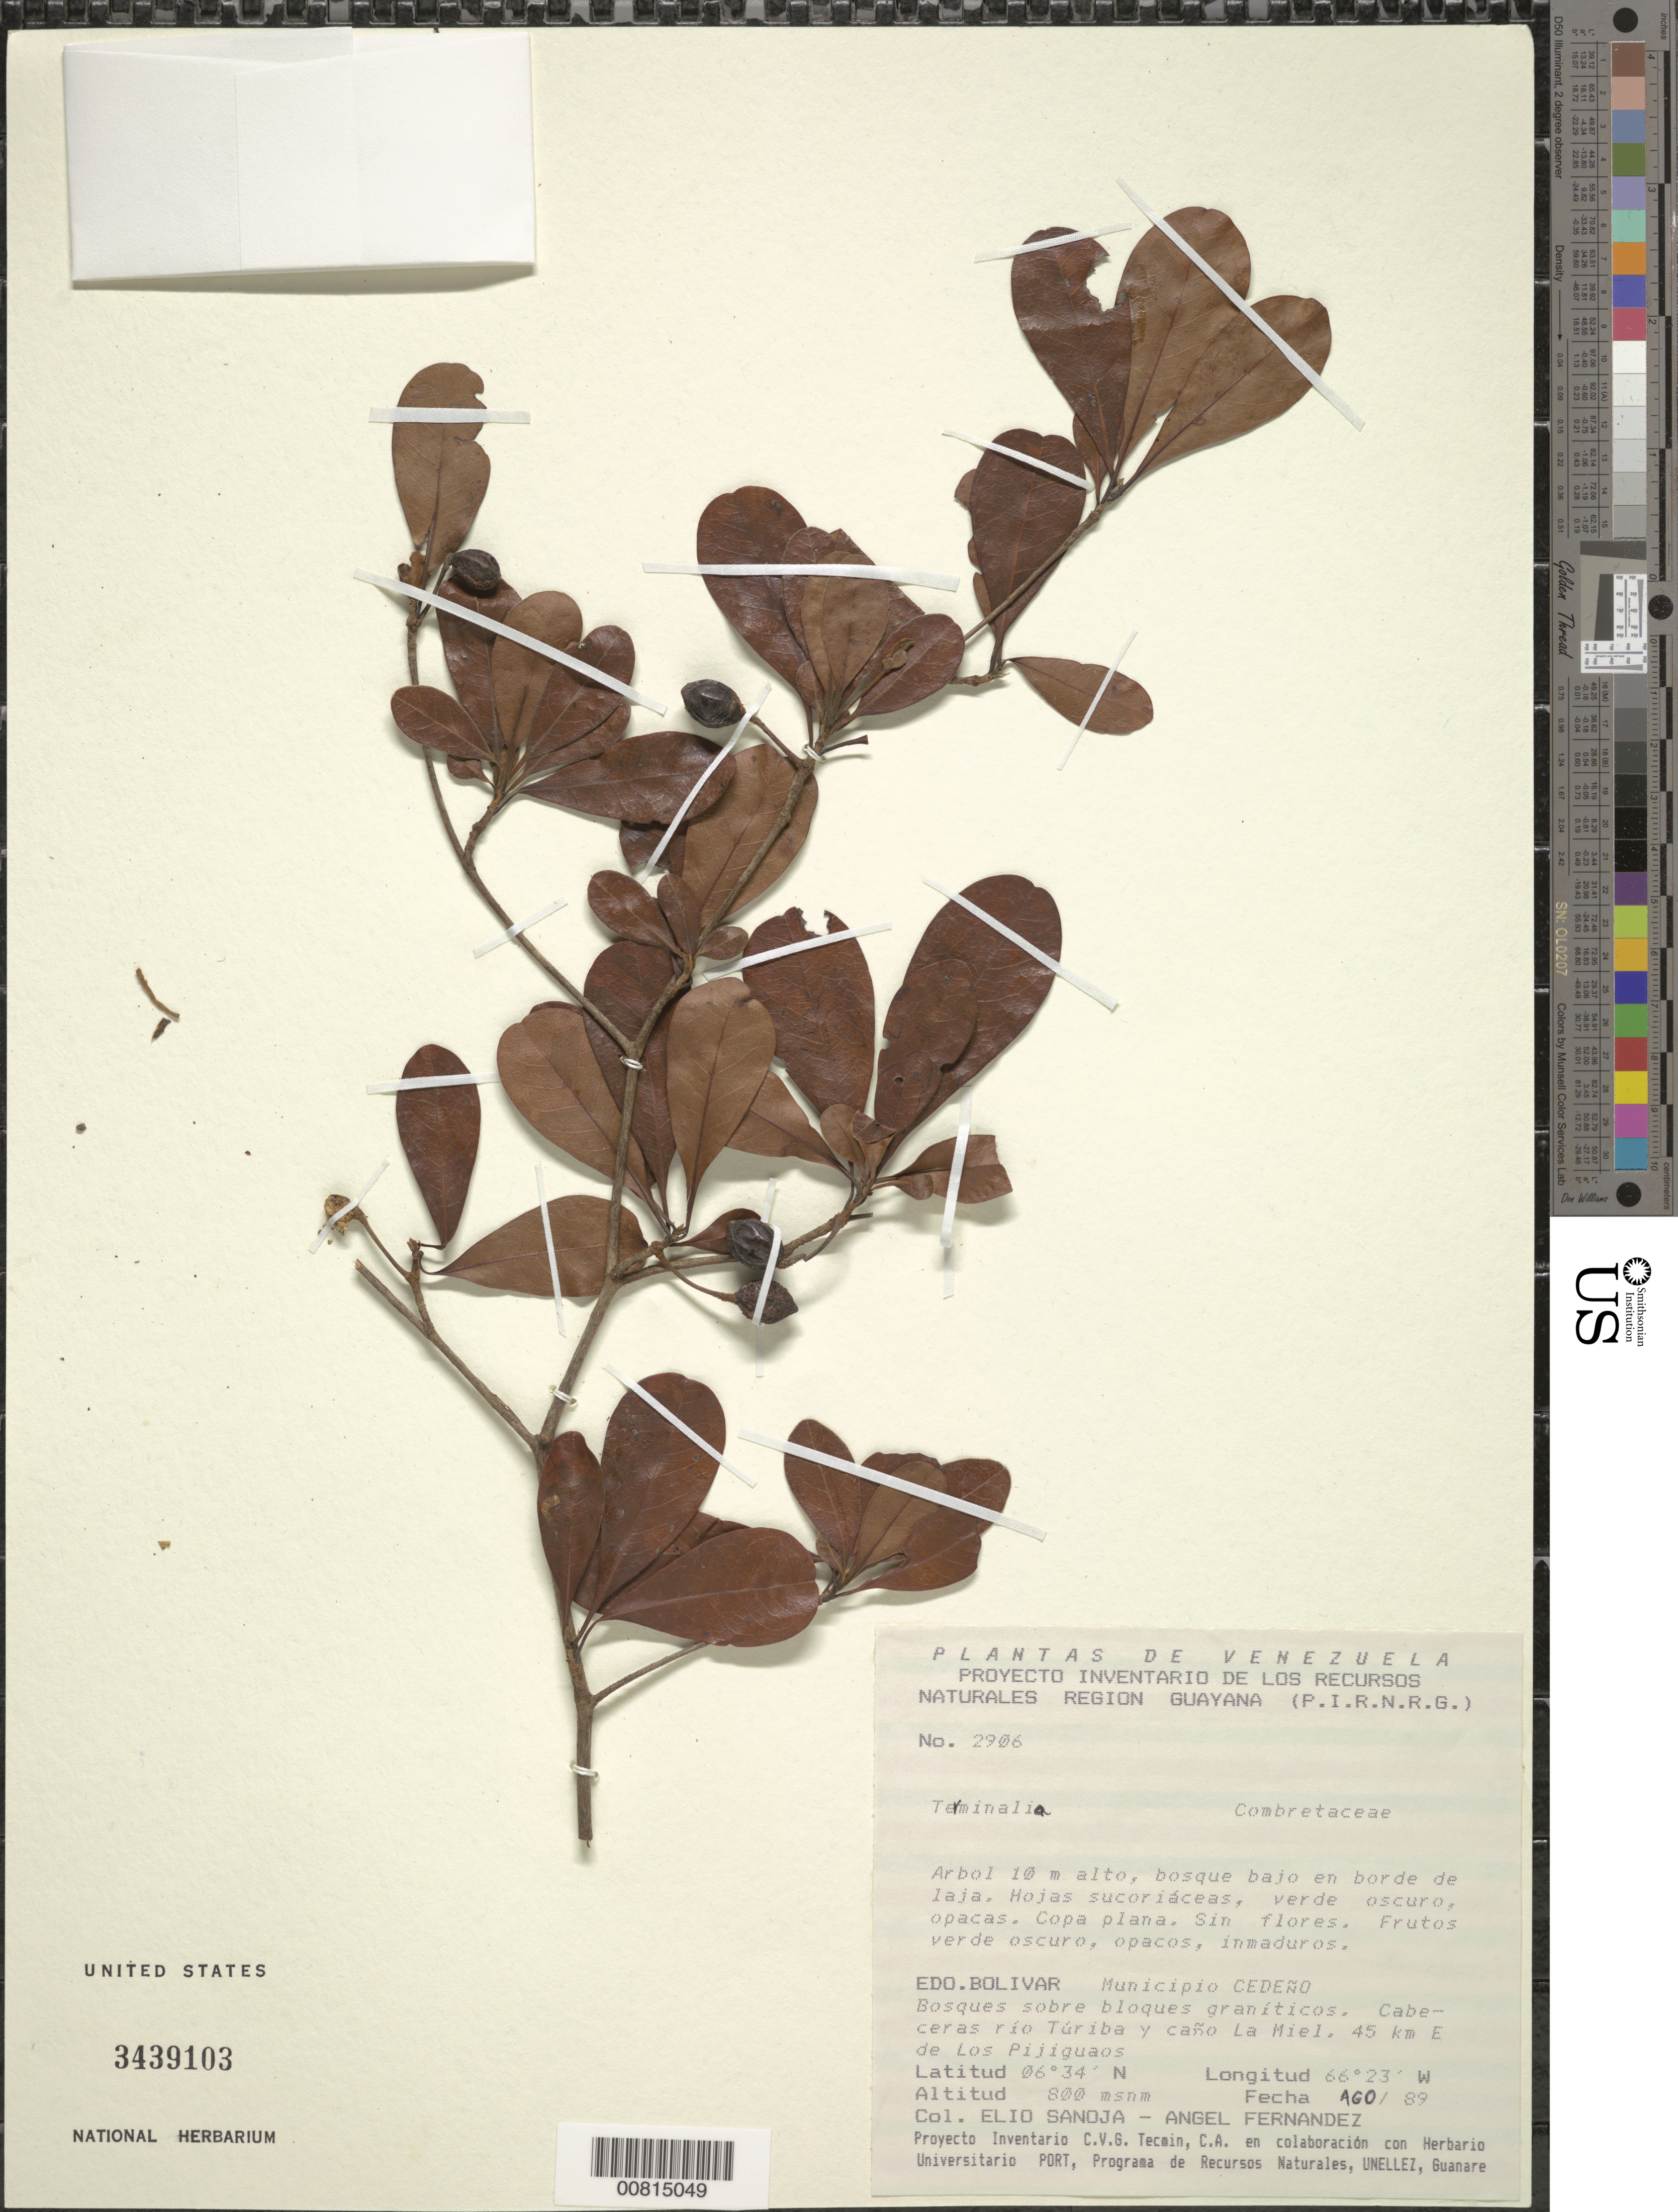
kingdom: Plantae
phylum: Tracheophyta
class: Magnoliopsida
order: Myrtales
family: Combretaceae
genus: Terminalia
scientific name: Terminalia sp.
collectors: E. Sanoja & A. Fernandez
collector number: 2906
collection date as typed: Aug-89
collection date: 1989-08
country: Venezuela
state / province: Bolívar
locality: Mun. Cedeño, upper end of río Tirica and La Miel channel, 45 km E of Los Pijiguaos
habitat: Bosques sobre bloques graniticos; bosque bajo en borde de laja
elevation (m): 800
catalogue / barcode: US 3439103